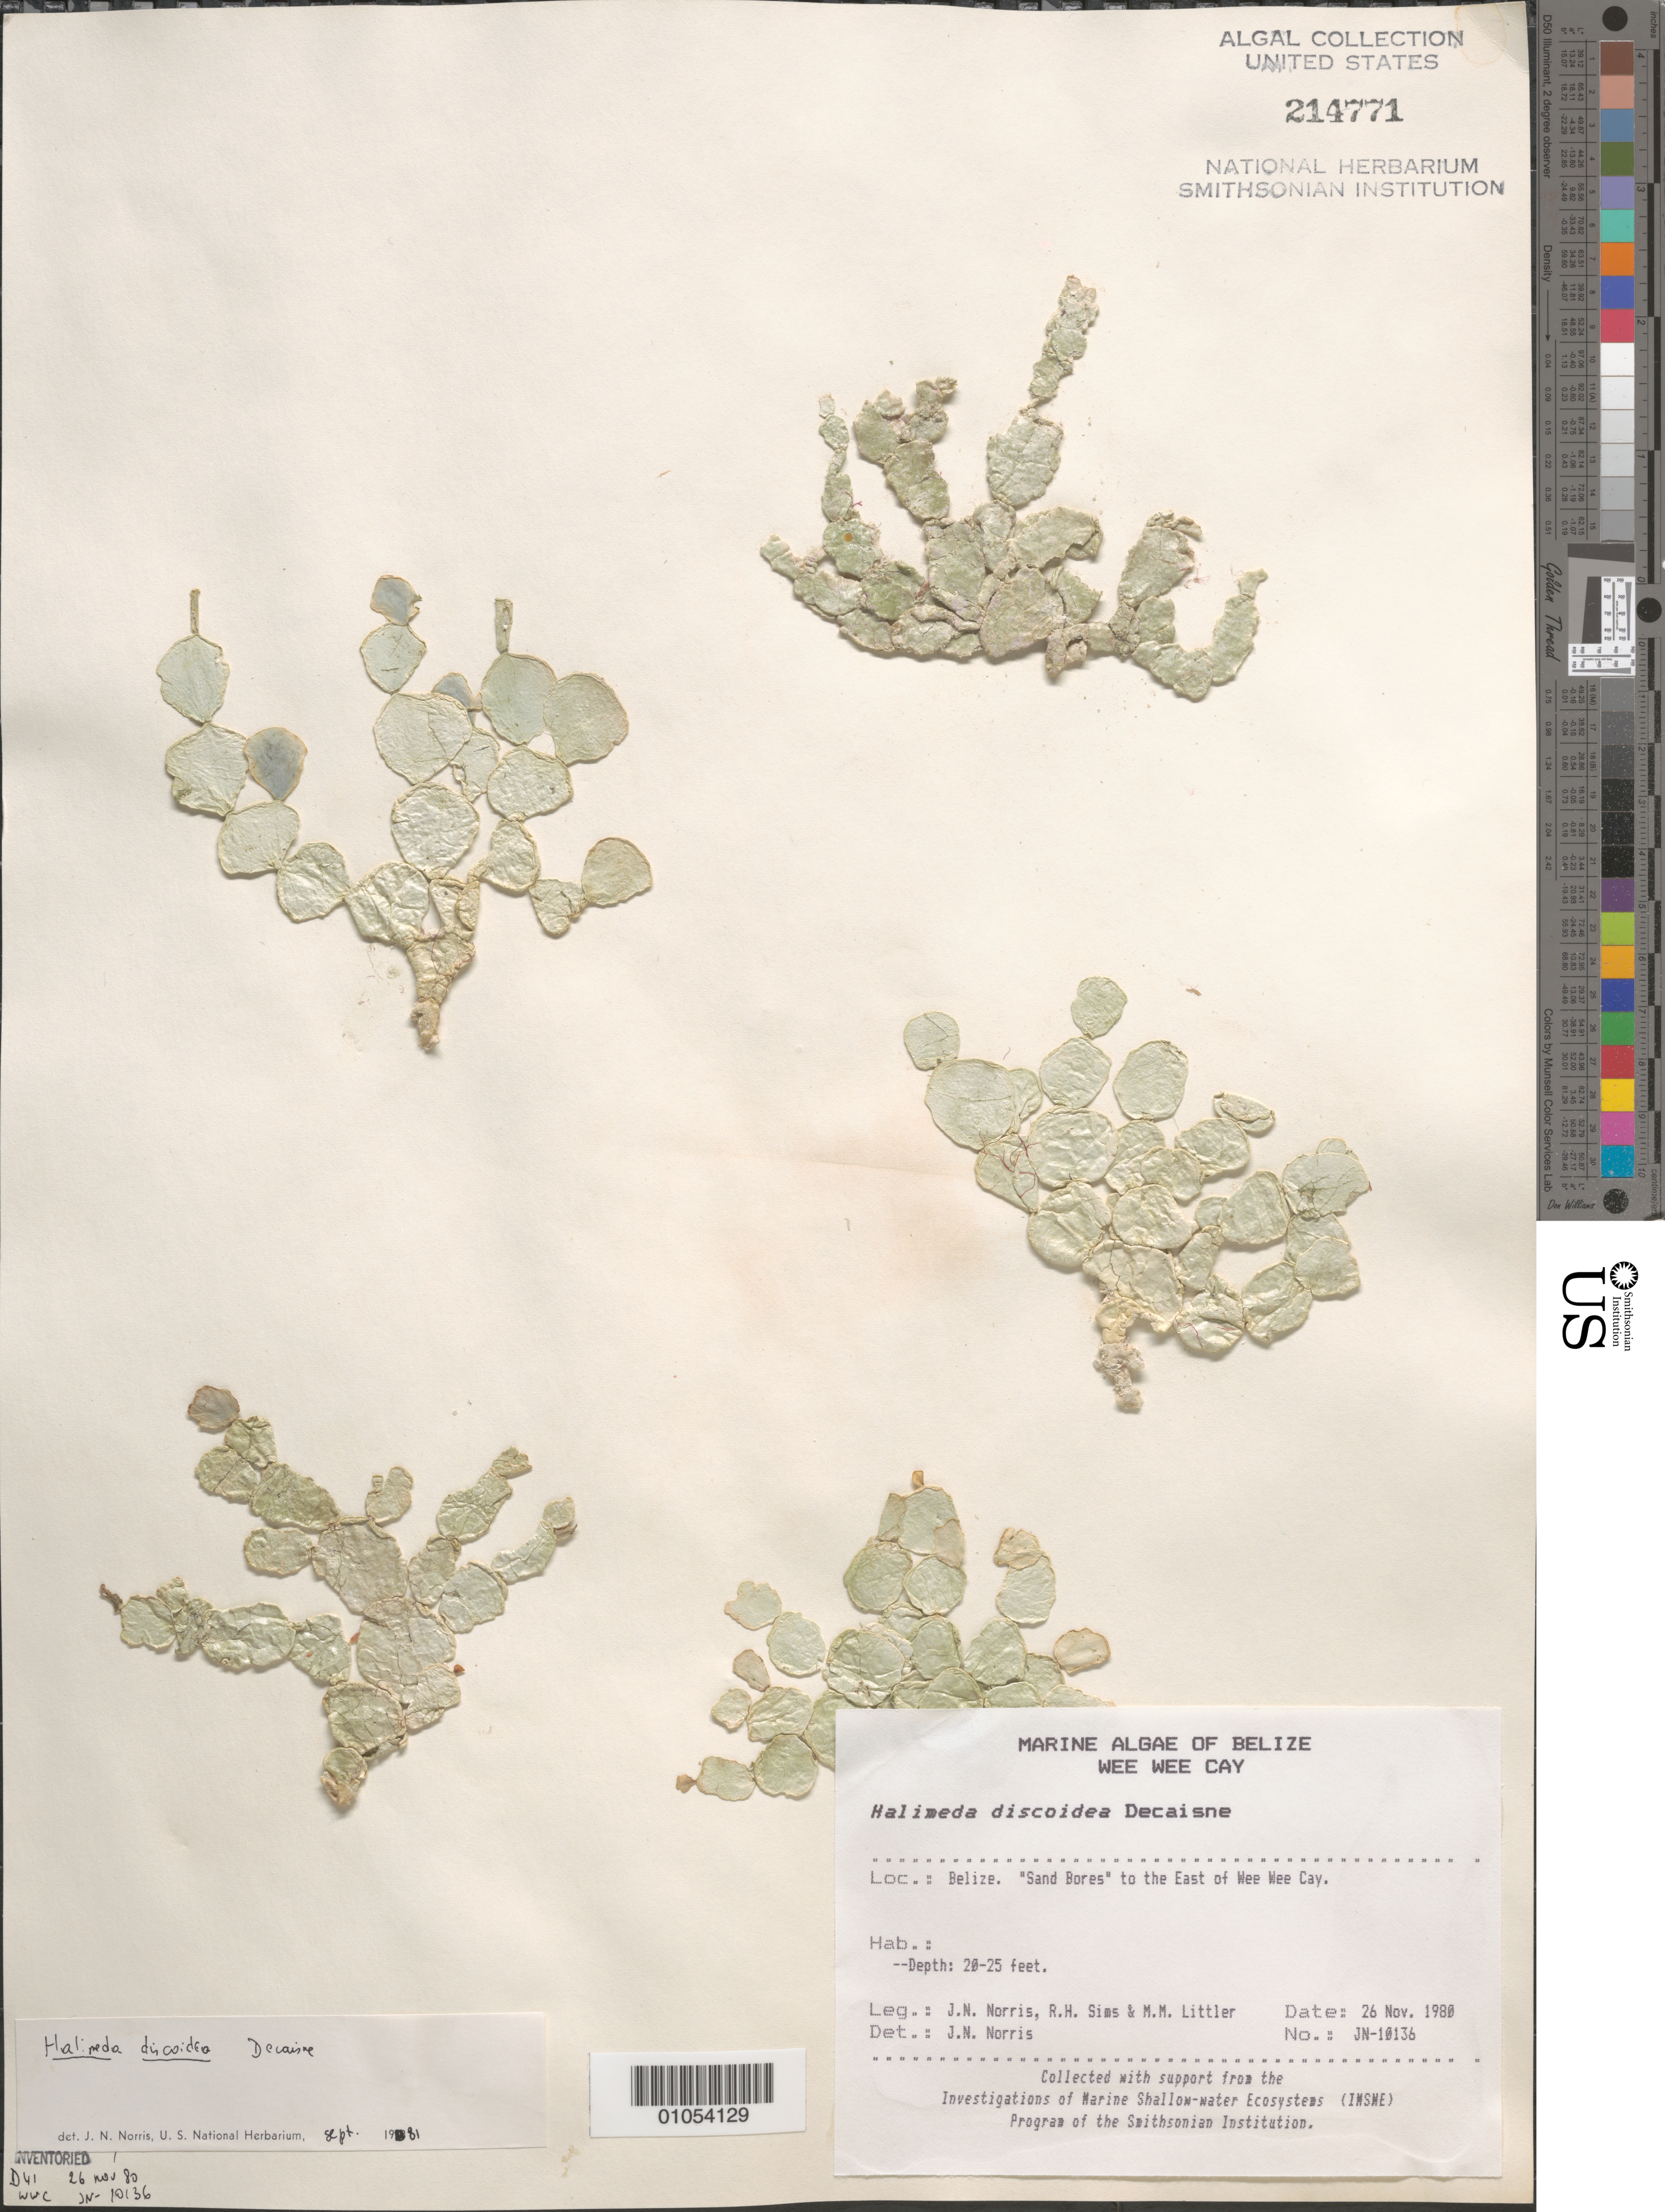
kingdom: Plantae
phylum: Chlorophyta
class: Ulvophyceae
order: Bryopsidales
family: Halimedaceae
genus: Halimeda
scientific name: Halimeda discoidea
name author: Decne.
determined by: Norris, James N.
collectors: J. N. Norris, R. H. Sims & M. M. Littler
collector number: JN-10136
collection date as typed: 26 Nov 1980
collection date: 1980-11-26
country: Belize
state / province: Stann Creek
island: Wee Wee Cay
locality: East of Wee Wee Cay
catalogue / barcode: US 214771